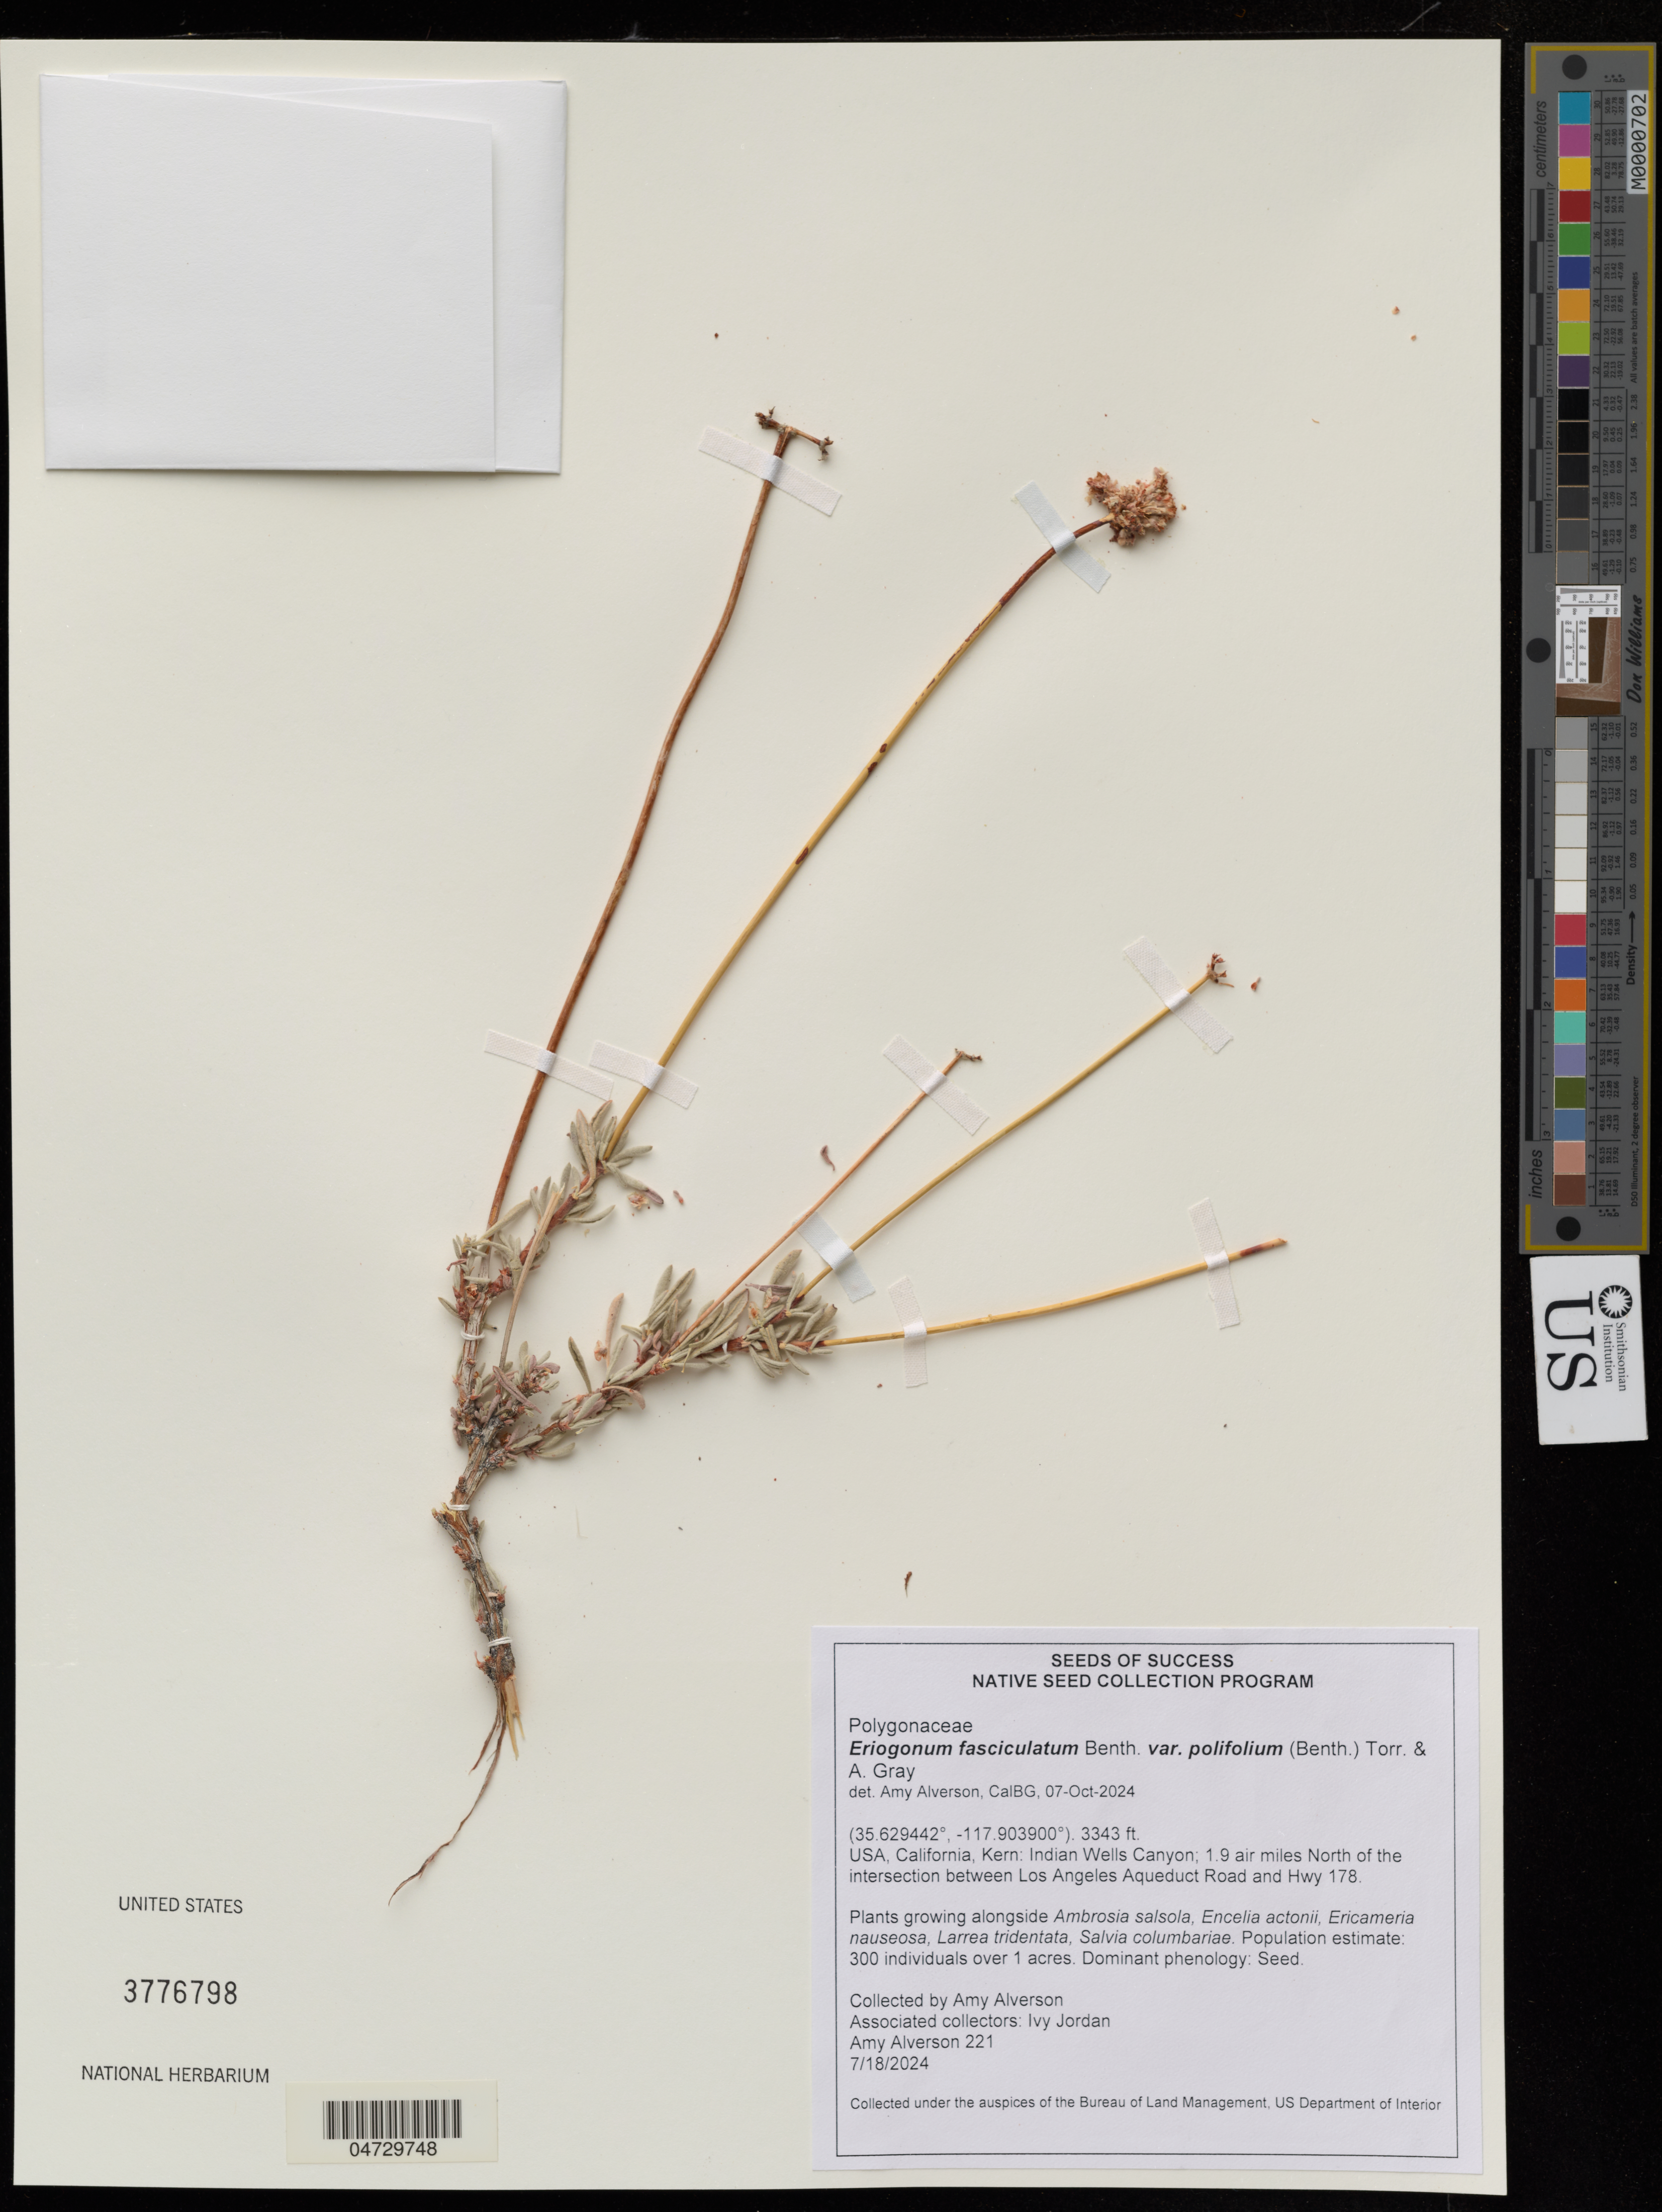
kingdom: Plantae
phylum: Tracheophyta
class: Magnoliopsida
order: Caryophyllales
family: Polygonaceae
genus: Eriogonum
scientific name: Eriogonum fasciculatum var. polifolium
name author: (Benth.) Torr. & A. Gray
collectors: A. Alverson & I. Jordan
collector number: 221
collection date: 2024-07-18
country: United States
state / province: California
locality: Kern: Indian Wells Canyon; 1.9 air miles North of the intersection between Los Angeles Aqueduct Road and Hwy 178.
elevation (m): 1019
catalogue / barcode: US 3776798